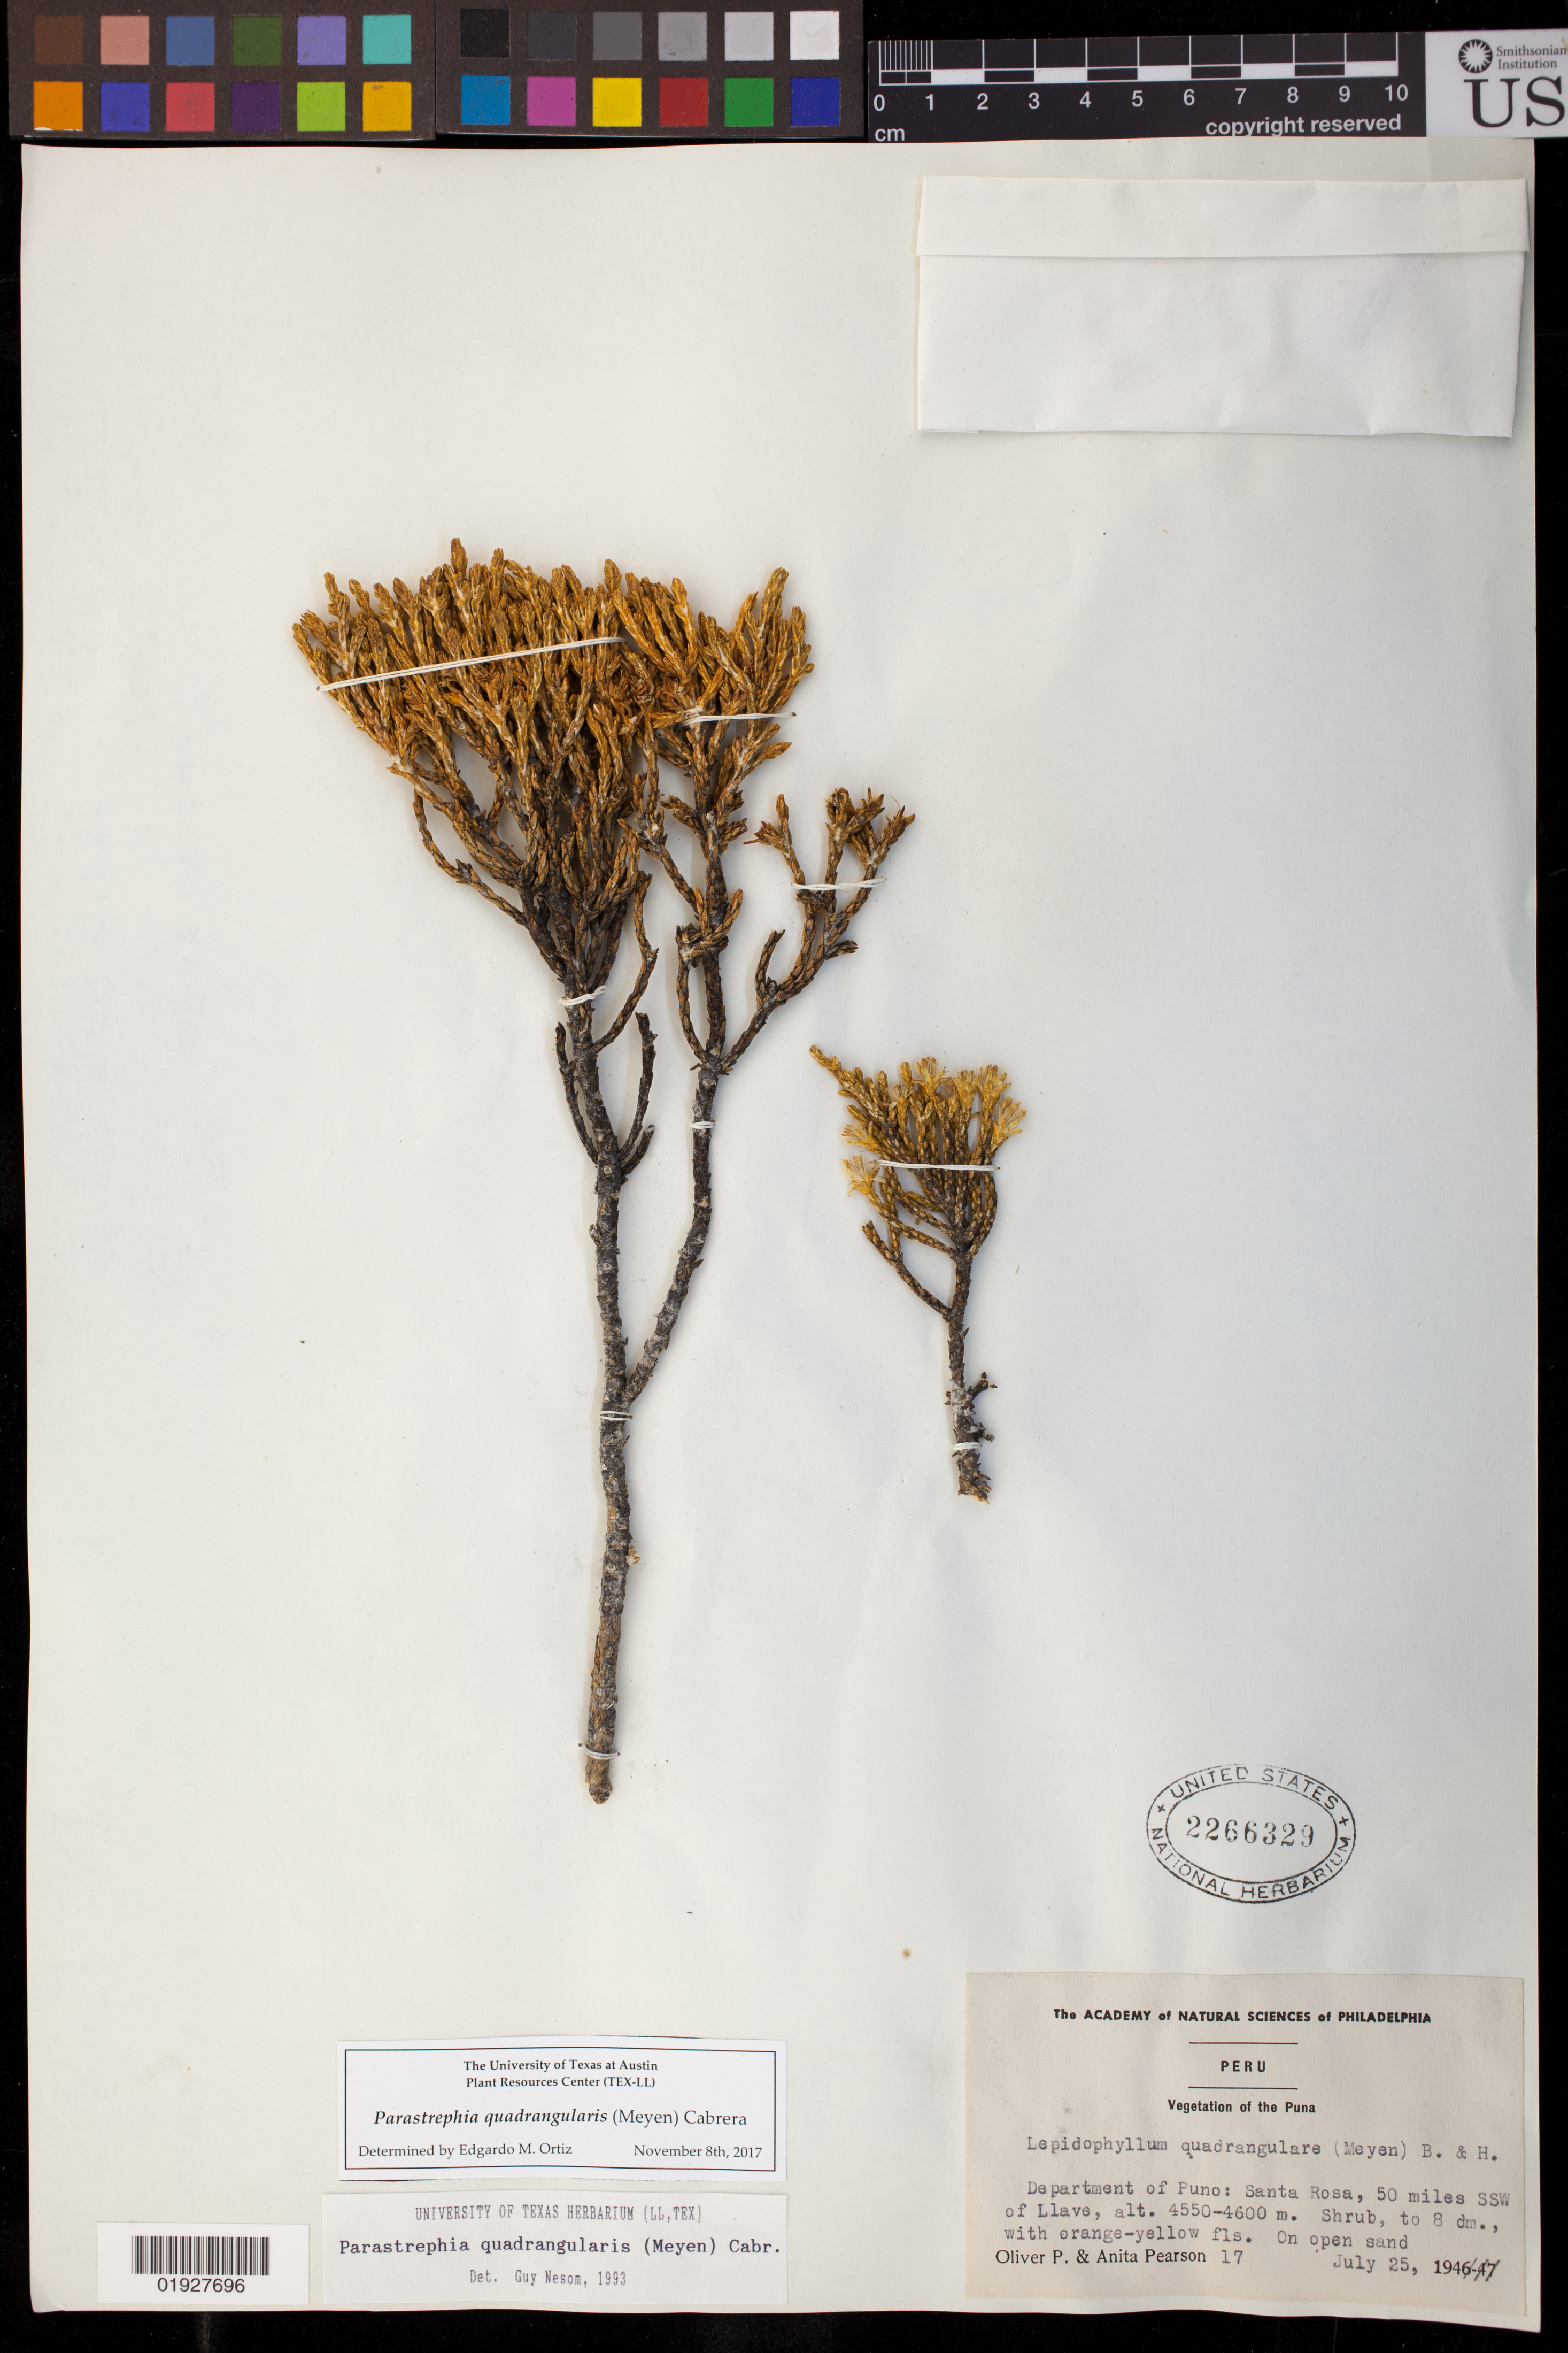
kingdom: Plantae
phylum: Tracheophyta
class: Magnoliopsida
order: Asterales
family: Asteraceae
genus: Parastrephia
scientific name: Parastrephia quadrangularis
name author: (Meyen) Cabrera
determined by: Ortiz, E. M.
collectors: O. P. Pearson & A. Pearson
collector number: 17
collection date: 1946-07-25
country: Peru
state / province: Puno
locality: Santa Rosa, 50 miles SSW of Llave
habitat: On open sand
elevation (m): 4550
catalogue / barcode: US 2266329